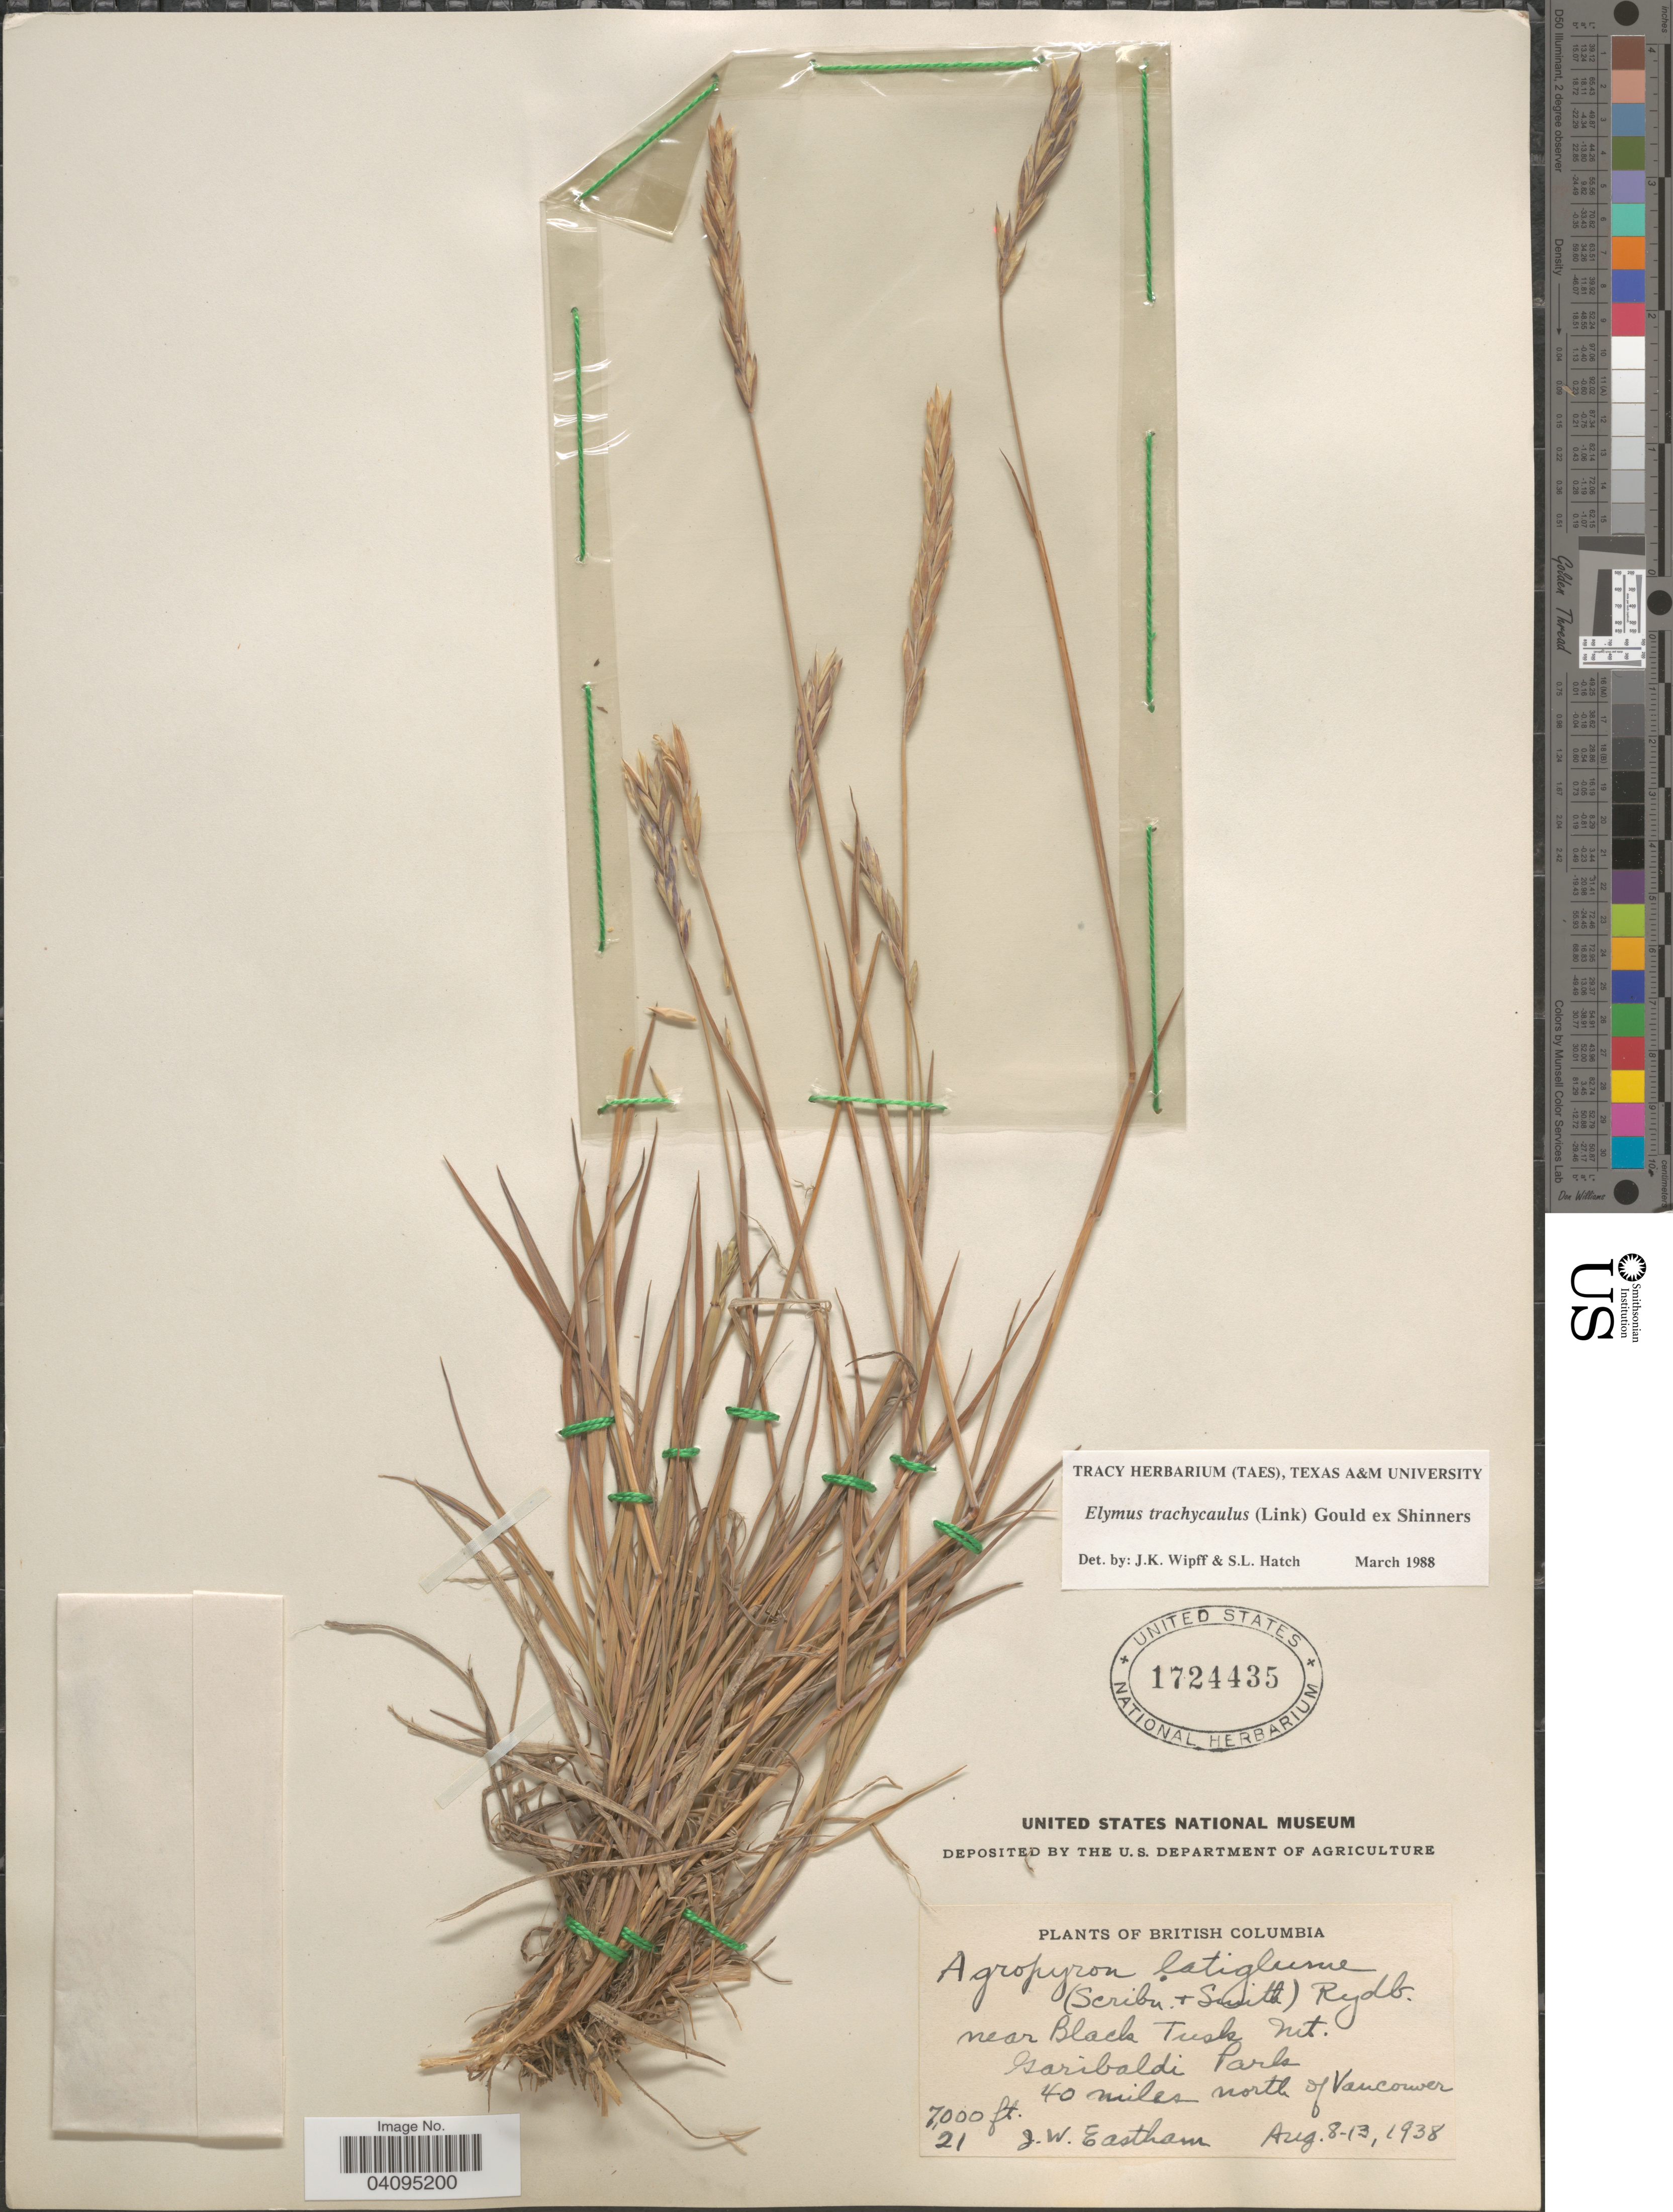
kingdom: Plantae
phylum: Tracheophyta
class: Liliopsida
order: Poales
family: Poaceae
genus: Elymus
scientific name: Elymus trachycaulus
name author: (Link) Gould ex Shinners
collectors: J. Eastham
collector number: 21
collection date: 1938-08-08/1938-08-13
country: Canada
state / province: British Columbia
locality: Near Black Tusk Mt. Garibaldi Park. 40 miles north of Vancouver.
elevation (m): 2134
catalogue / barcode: US 1724435